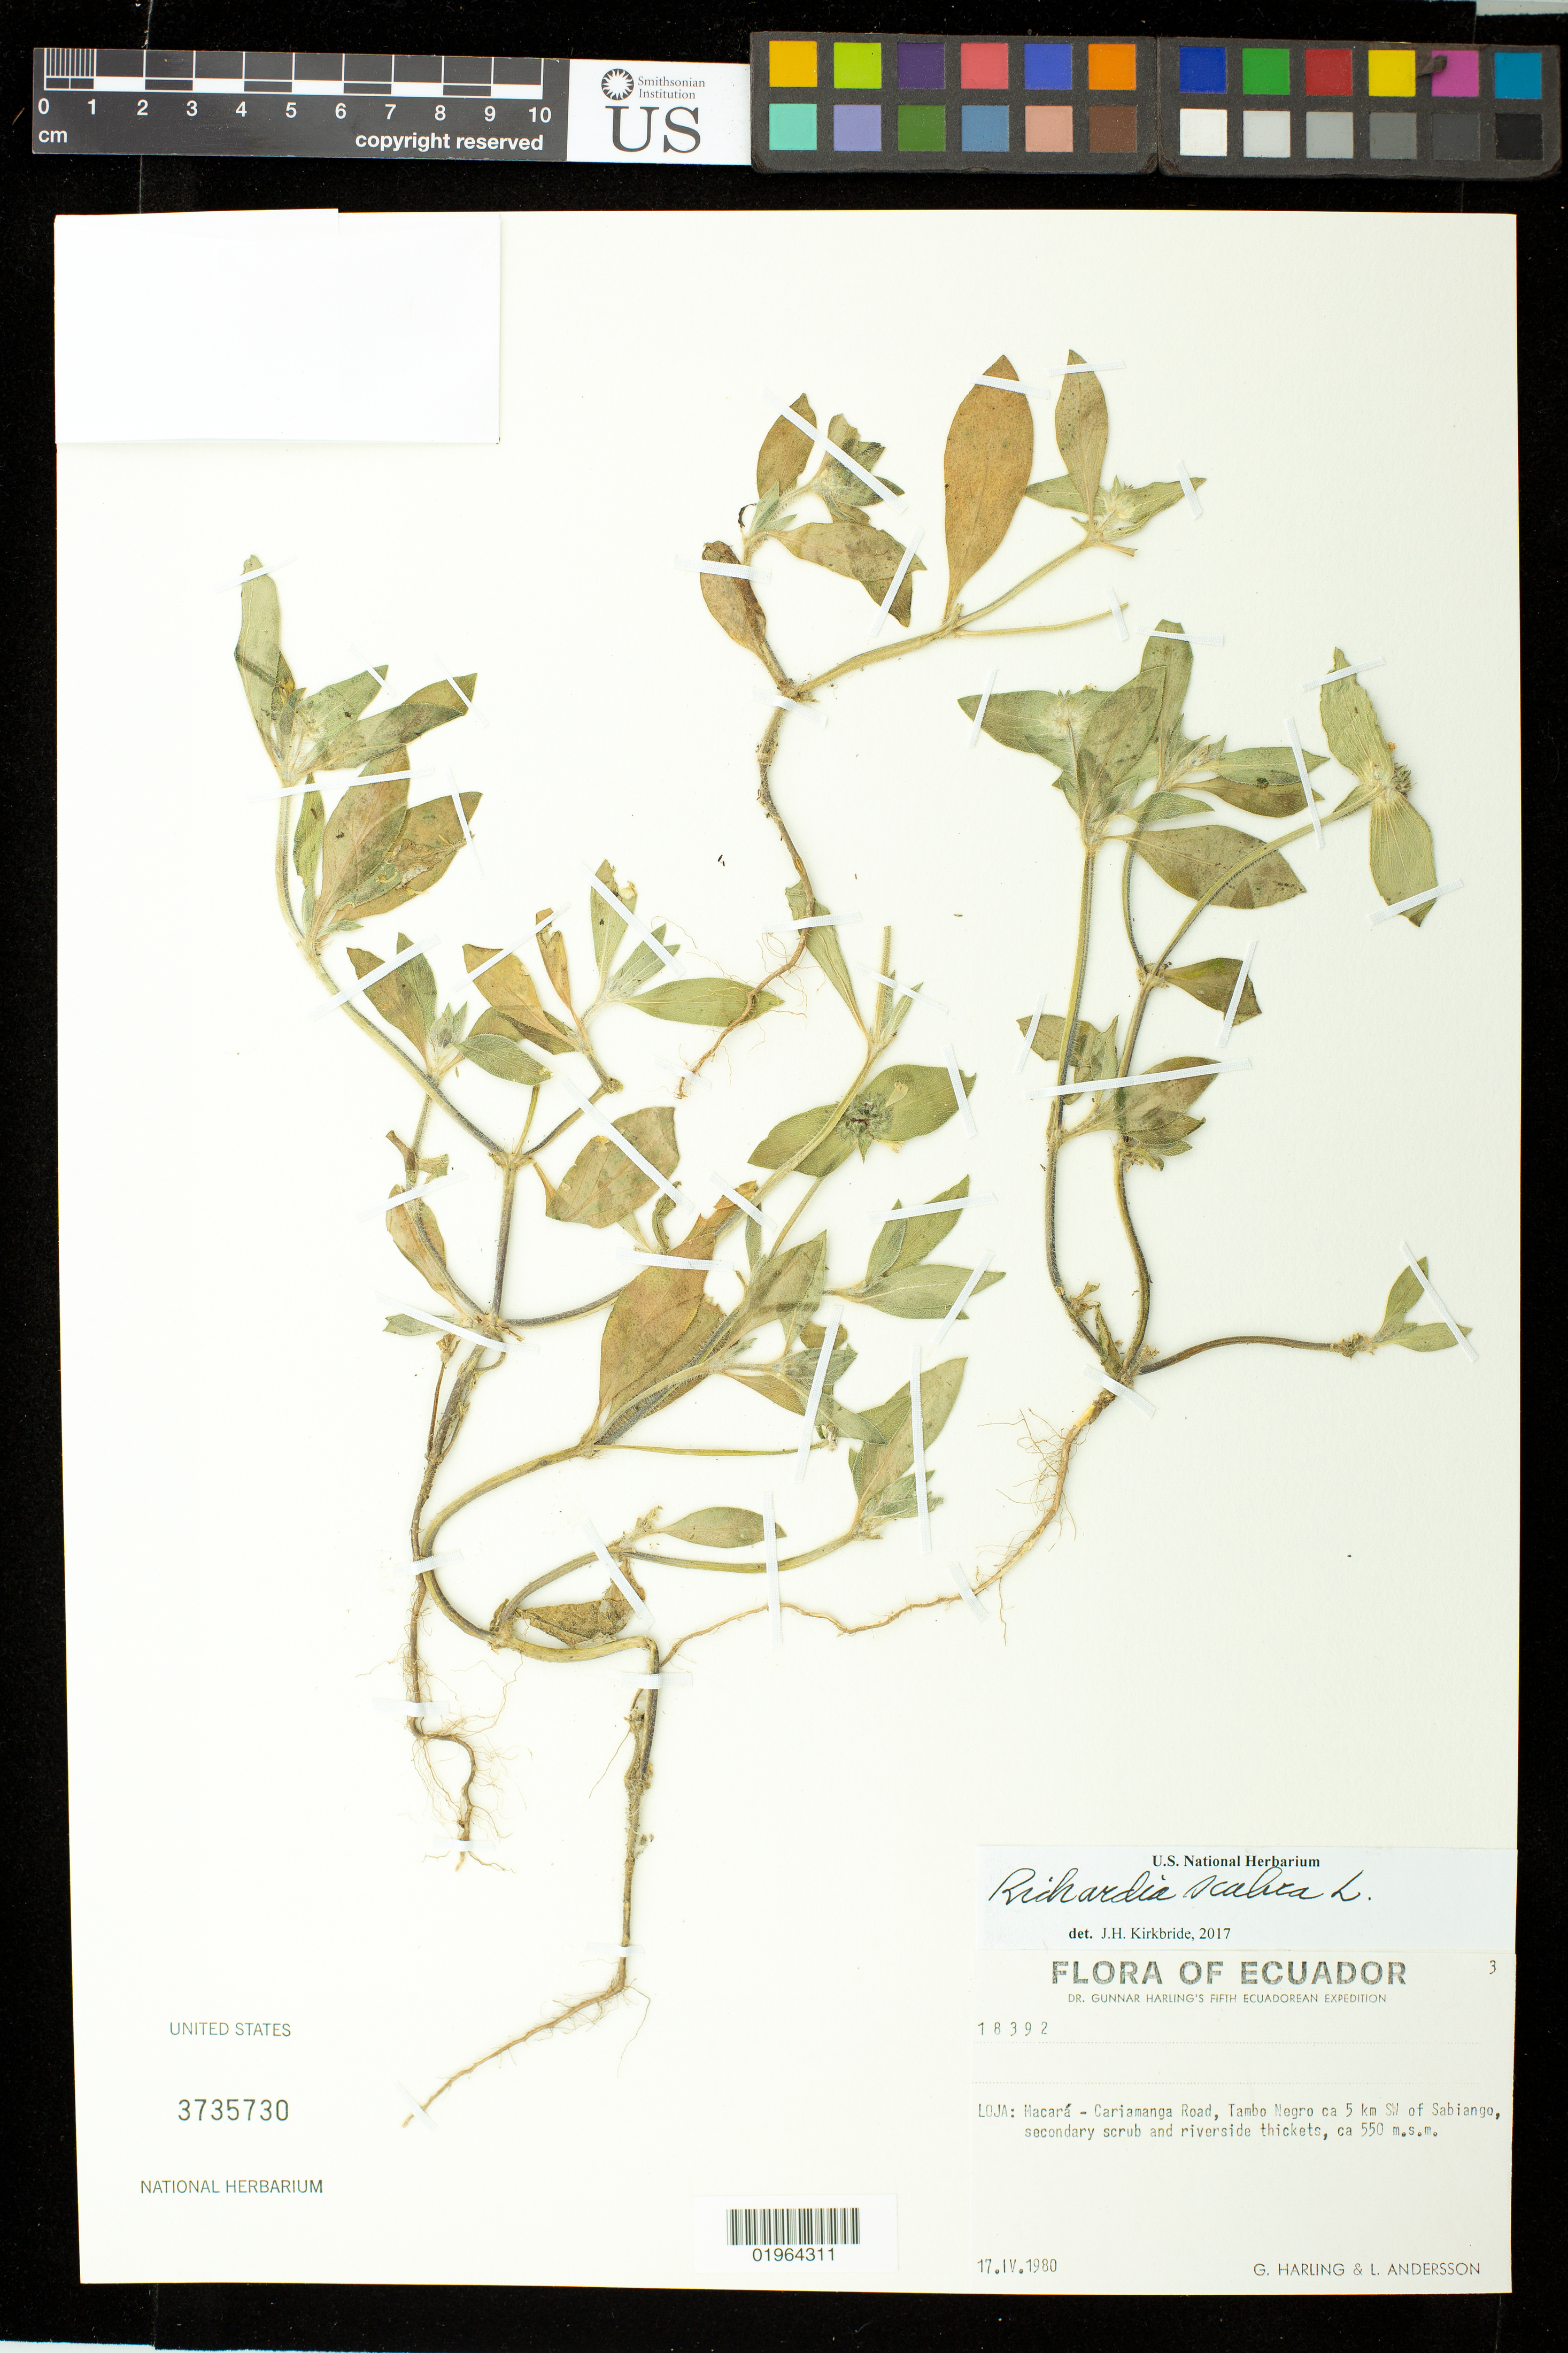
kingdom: Plantae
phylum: Tracheophyta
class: Magnoliopsida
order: Gentianales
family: Rubiaceae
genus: Richardia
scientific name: Richardia scabra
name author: L.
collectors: G. Harling & L. Andersson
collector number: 18392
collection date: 1980-04-17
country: Ecuador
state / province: Loja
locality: Macará - Cariamanga Road, Tambo Negro ca 5 km SW of Sabiango.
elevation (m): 550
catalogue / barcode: US 3735730